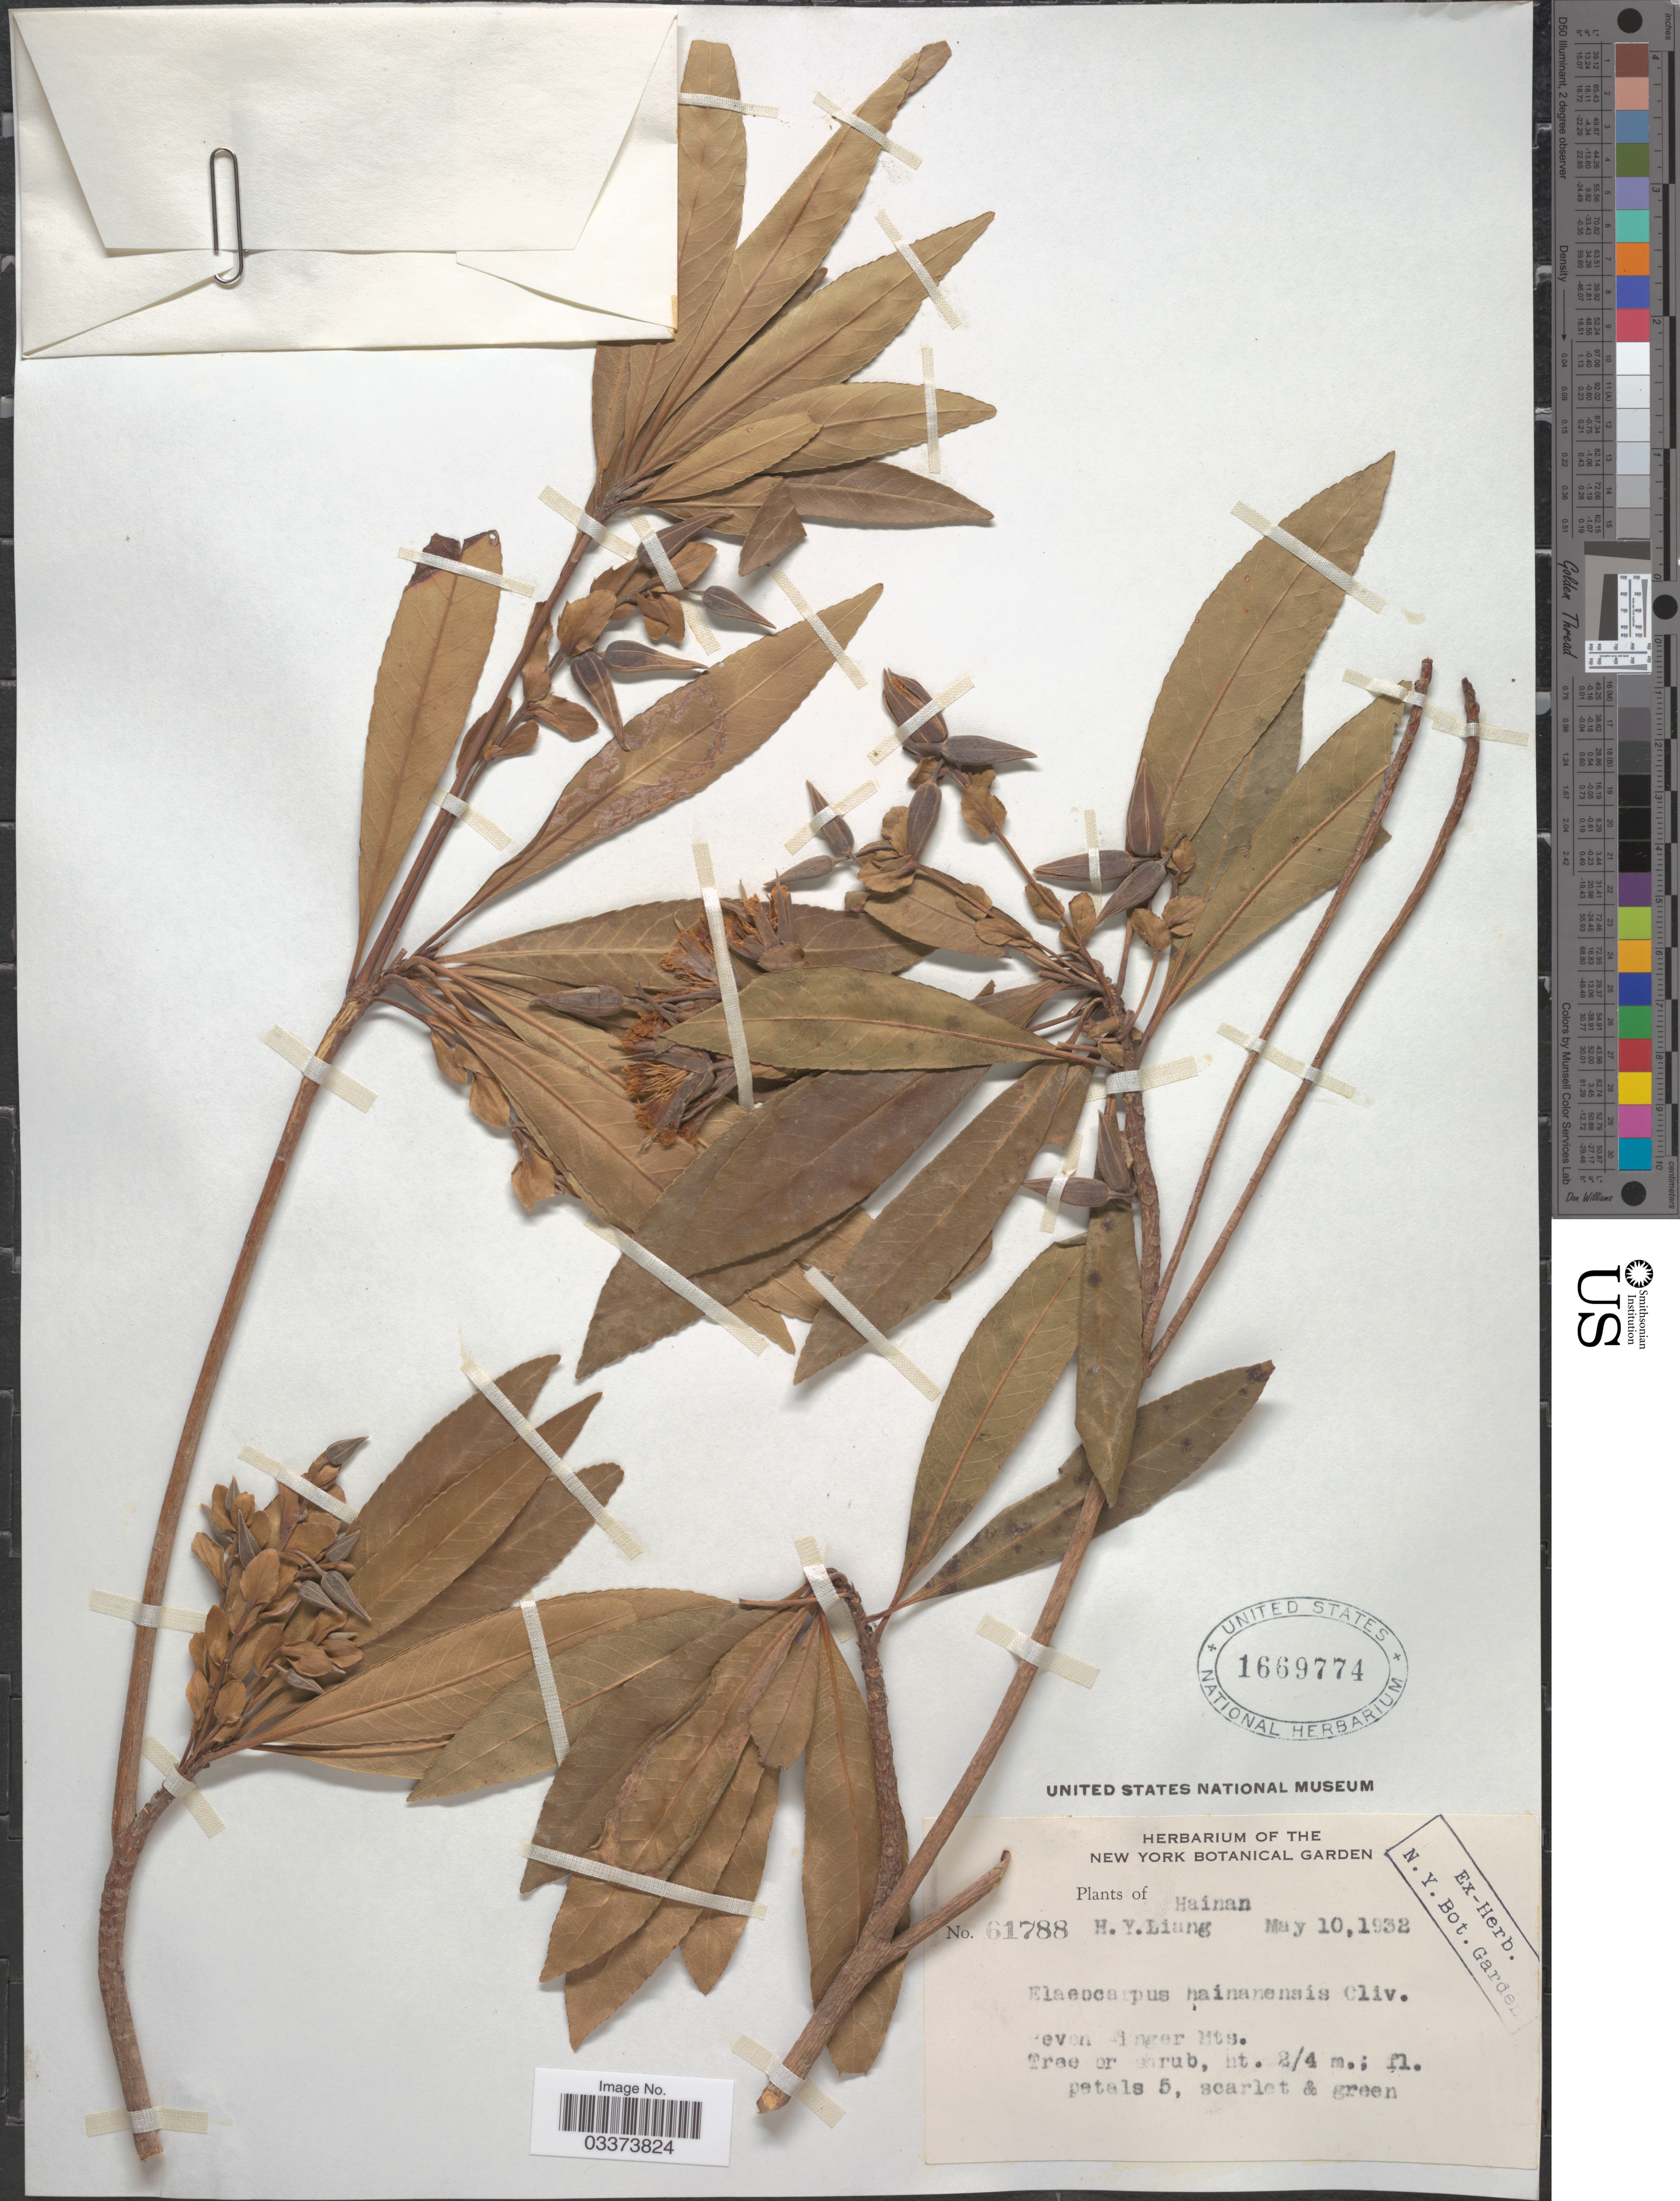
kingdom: Plantae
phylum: Tracheophyta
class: Magnoliopsida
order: Oxalidales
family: Elaeocarpaceae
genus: Elaeocarpus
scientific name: Elaeocarpus hainanensis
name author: Oliv.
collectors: H. Y. Liang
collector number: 61788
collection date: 1932-05-10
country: China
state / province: Hainan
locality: Seven Finger Mts.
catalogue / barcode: US 1669774